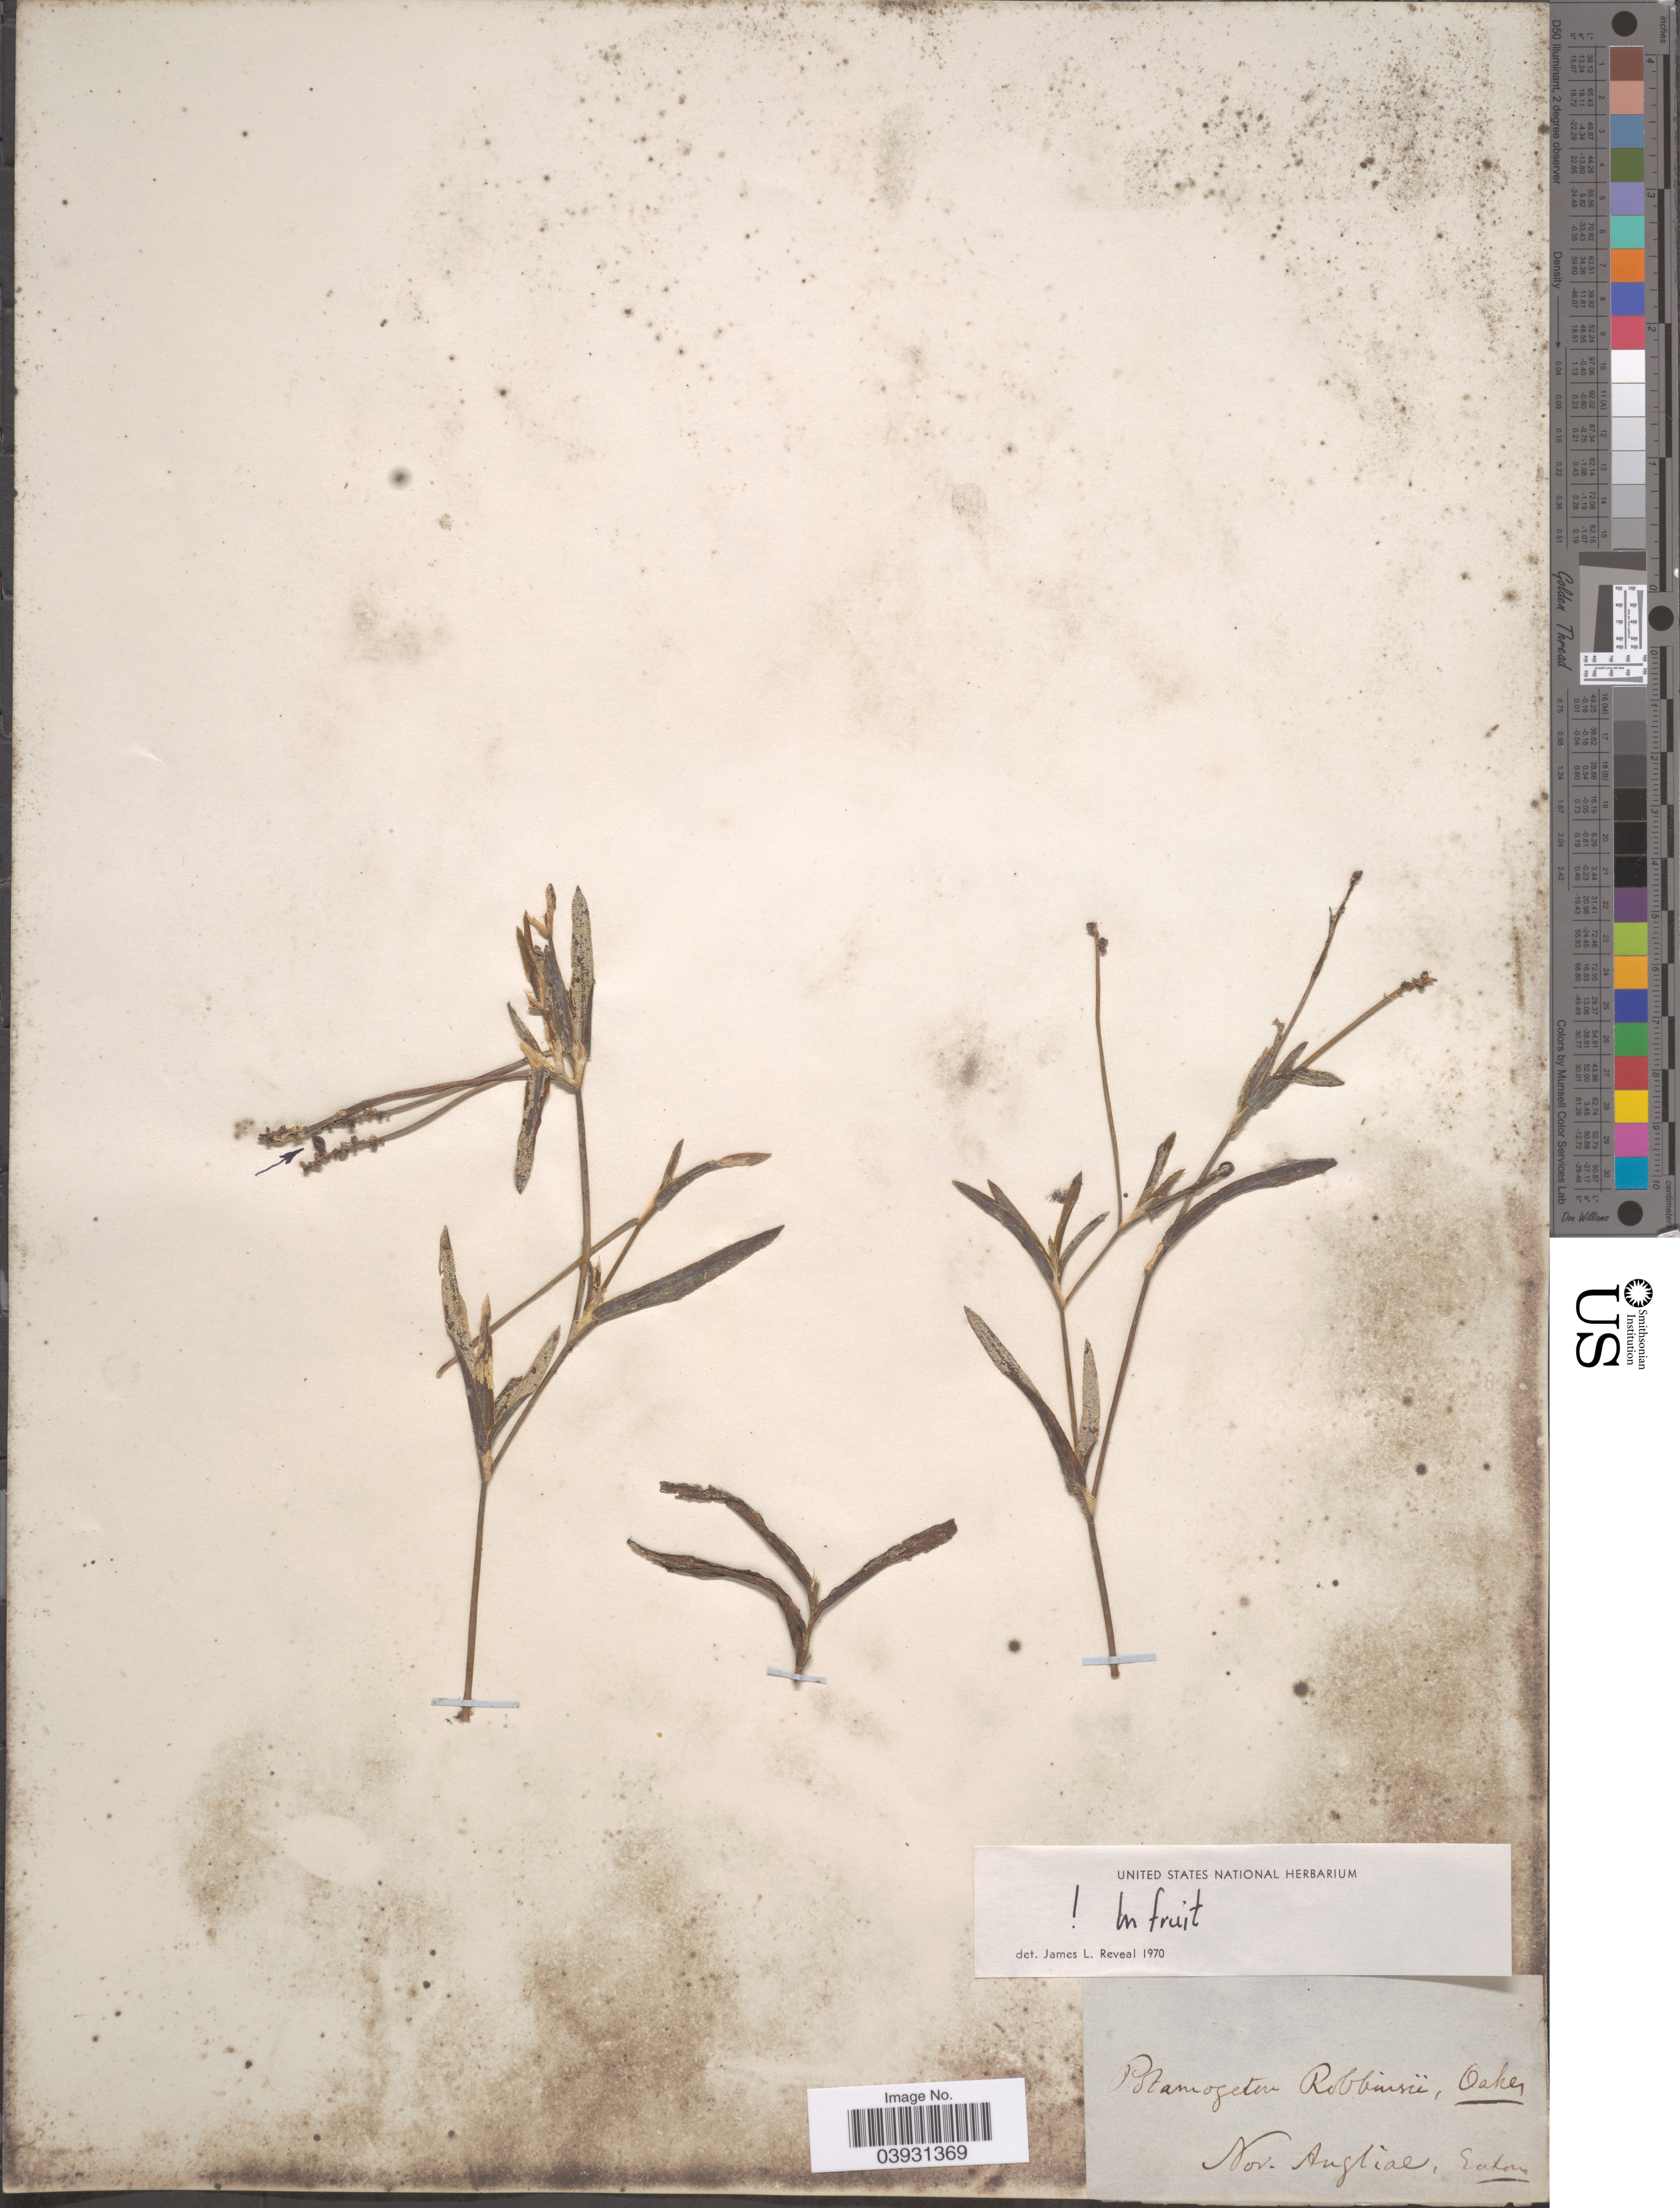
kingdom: Plantae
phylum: Tracheophyta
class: Liliopsida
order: Alismatales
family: Potamogetonaceae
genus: Potamogeton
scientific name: Potamogeton robbinsii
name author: Oakes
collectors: -- Eaton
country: United States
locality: Nov. Angliae.